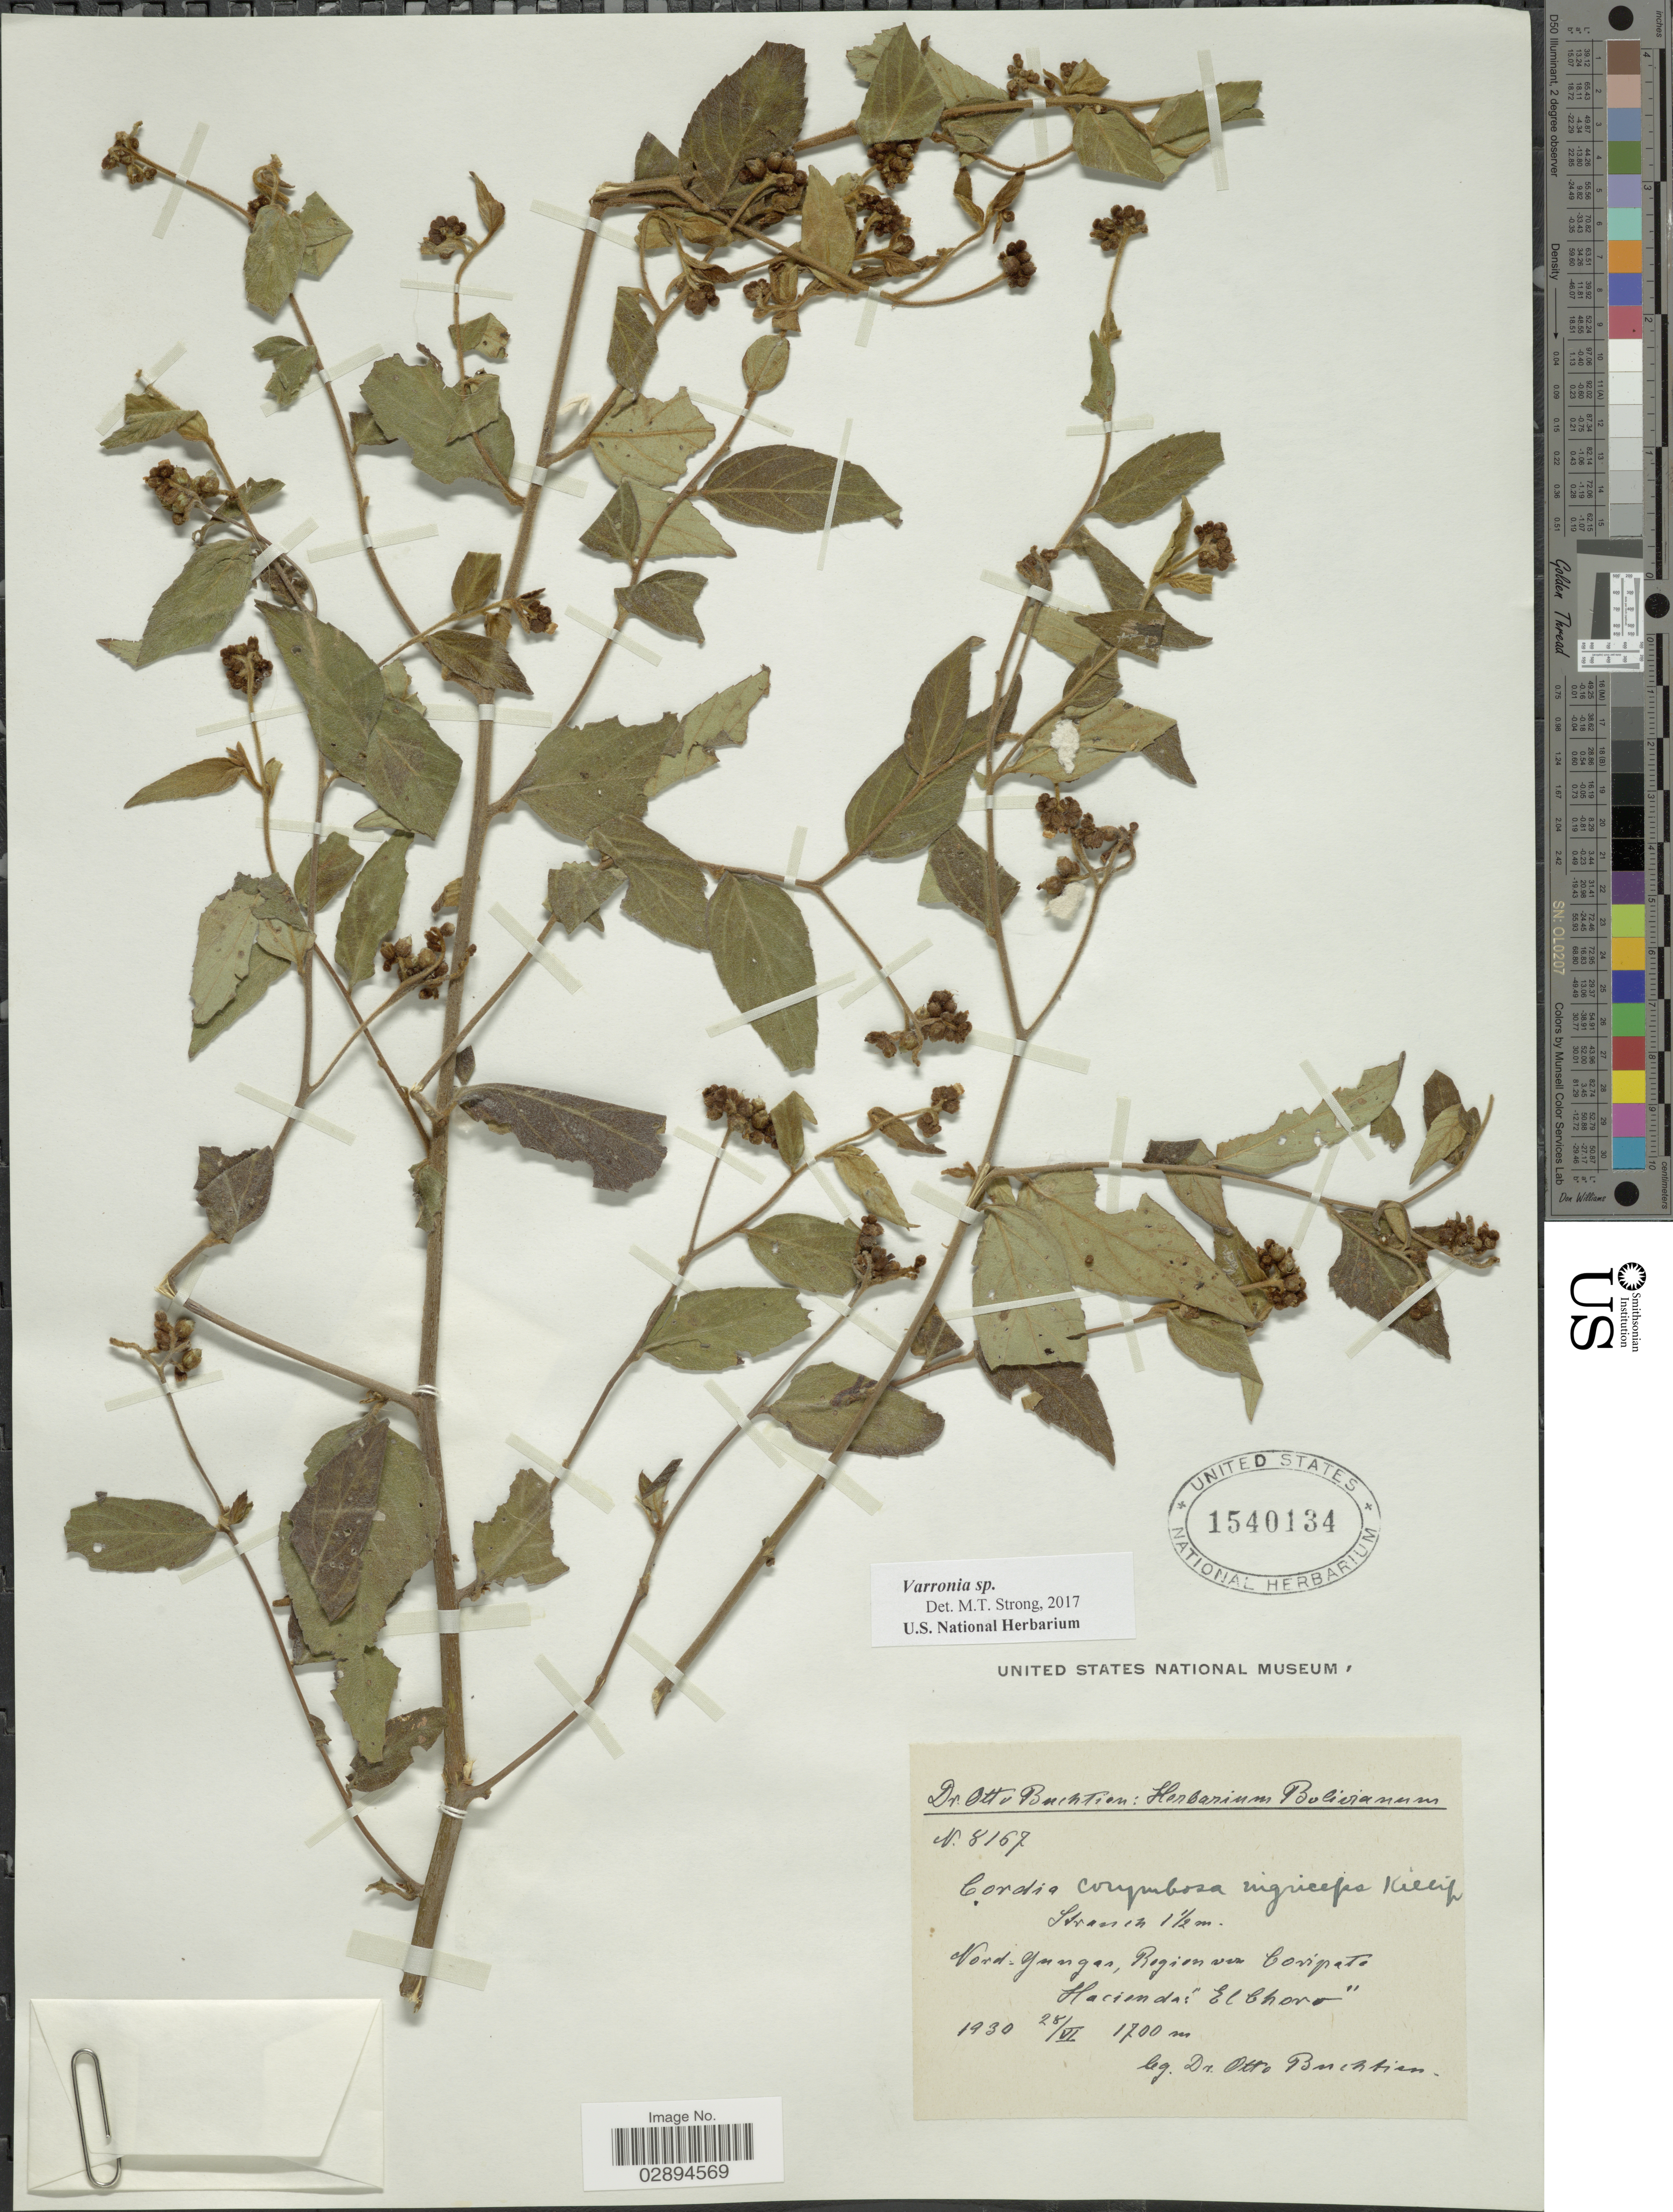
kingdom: Plantae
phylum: Tracheophyta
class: Magnoliopsida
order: Boraginales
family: Cordiaceae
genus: Varronia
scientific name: Varronia sp.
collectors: O. Buchtien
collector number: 8167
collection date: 1930-06-28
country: Bolivia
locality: Nord Yungas, Region von Coripata. Hacienda: "El Choro".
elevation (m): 1700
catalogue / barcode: US 1540134